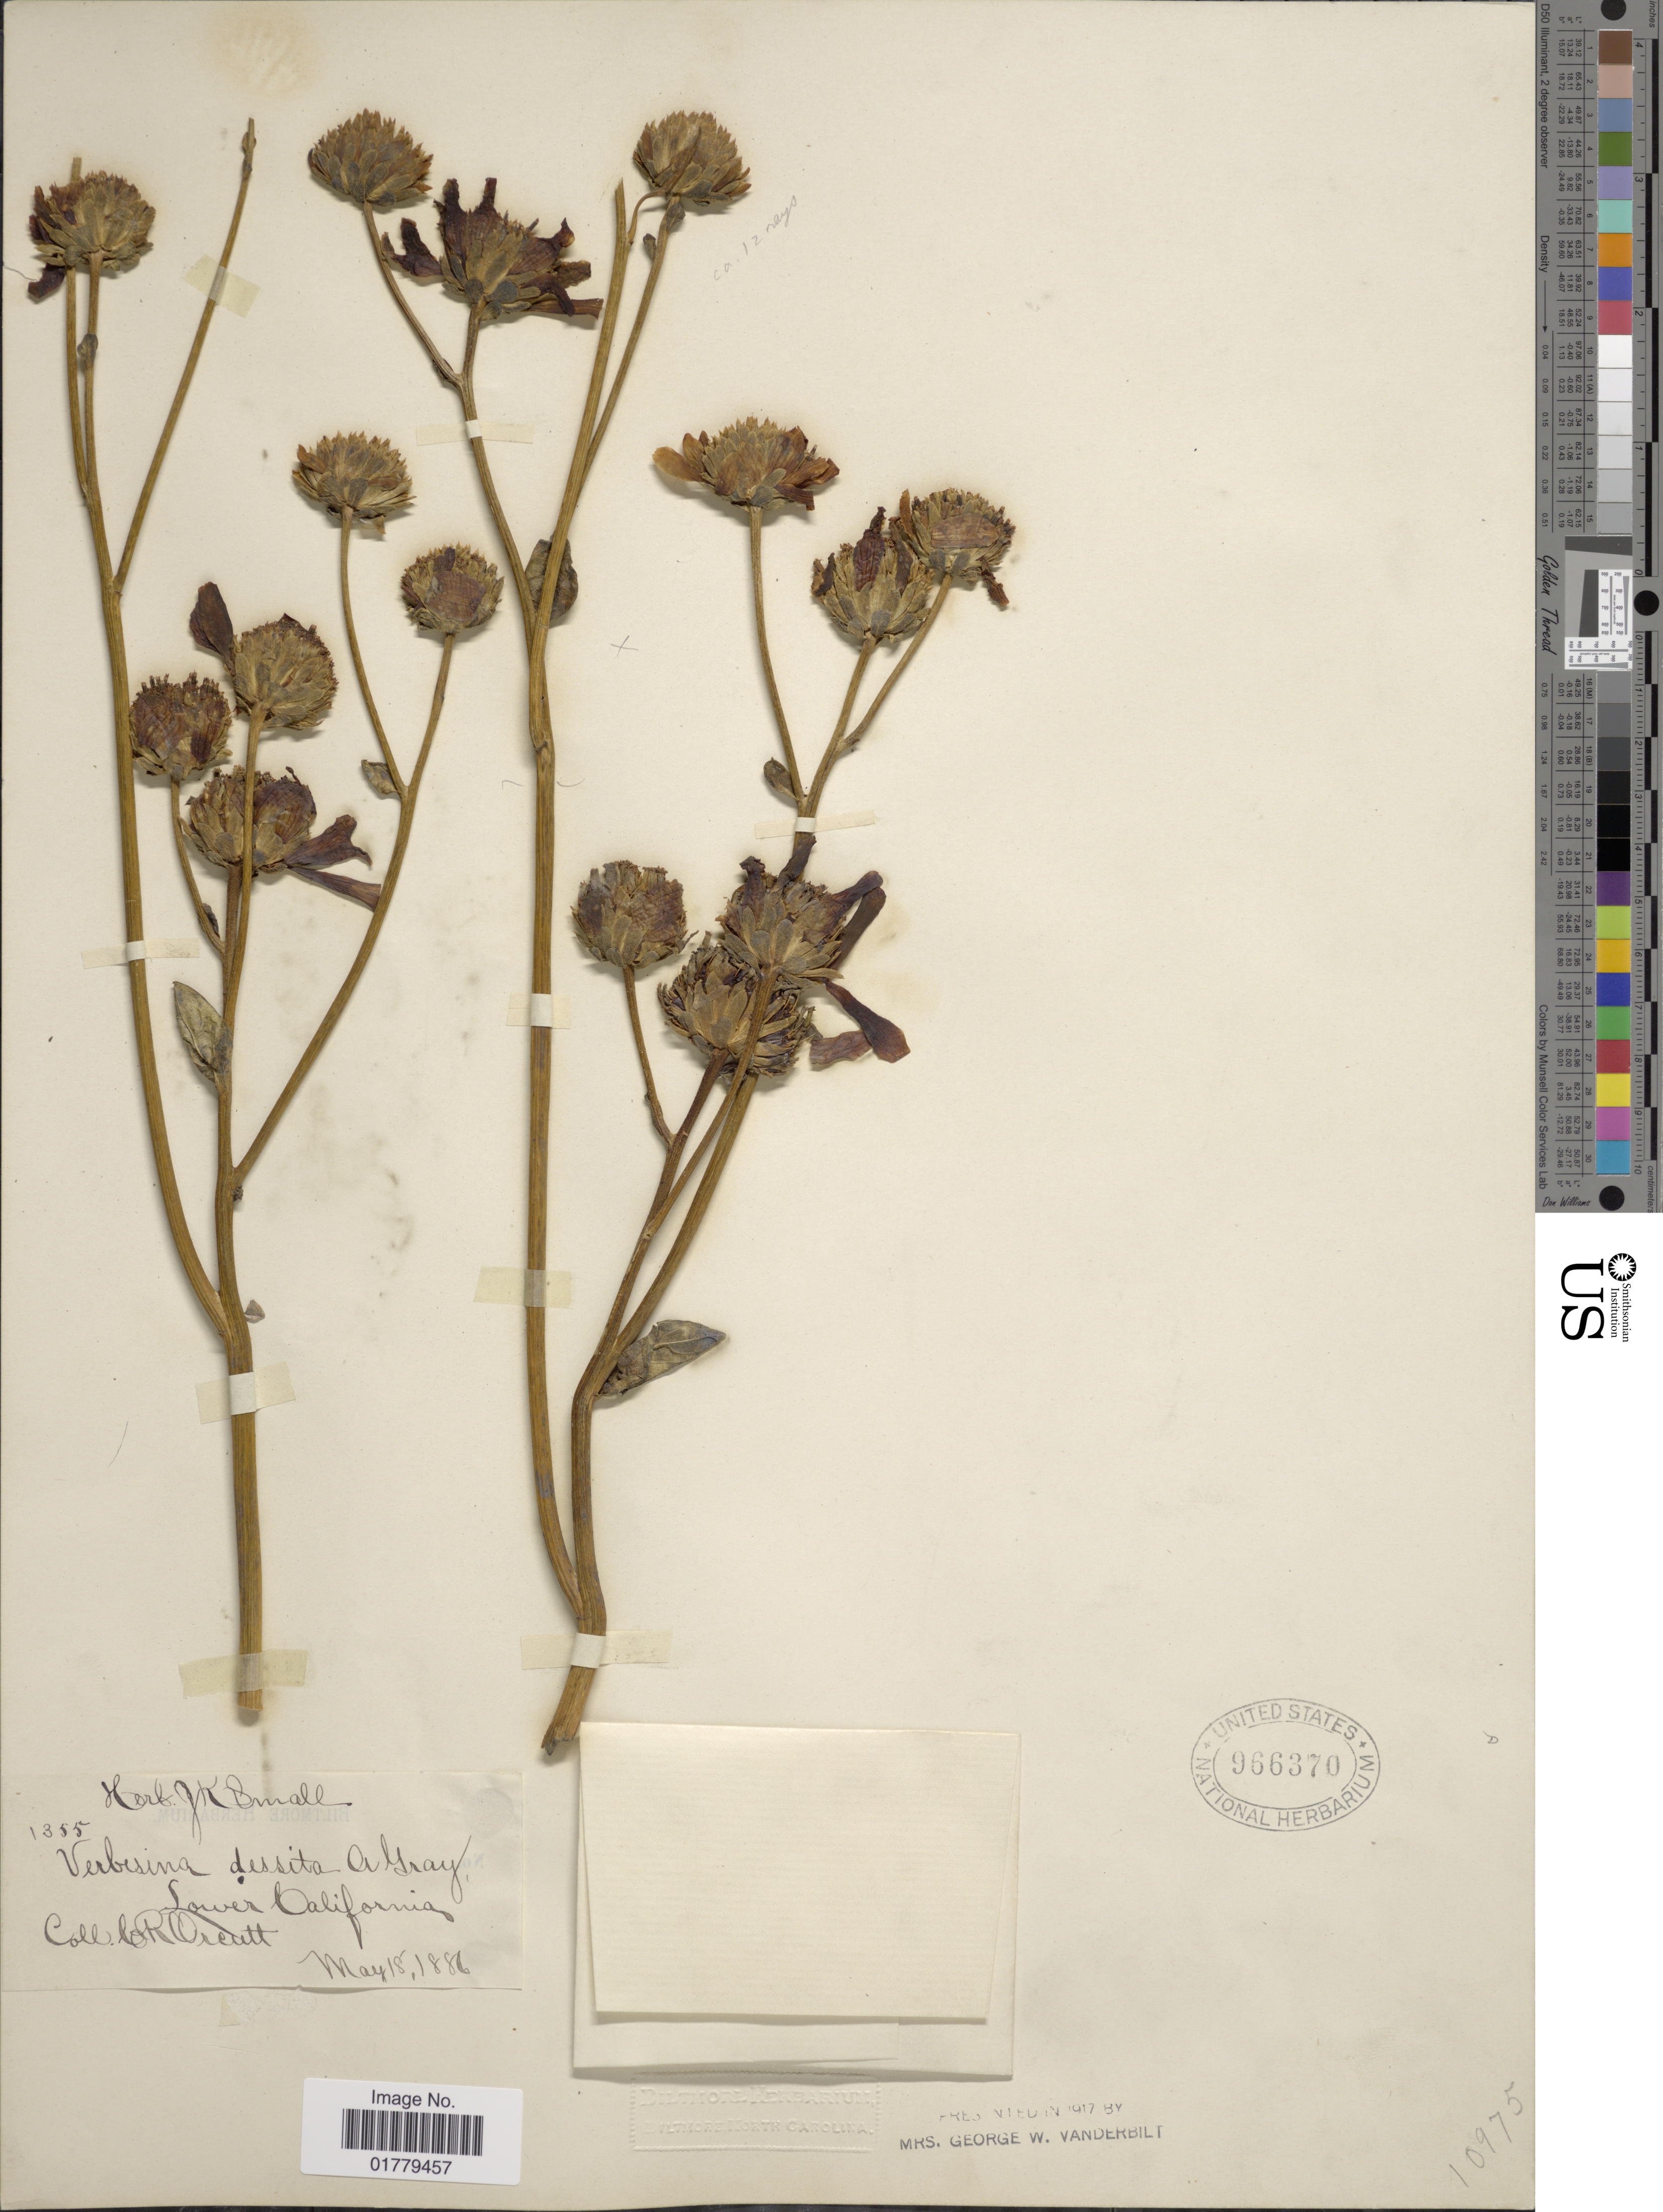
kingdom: Plantae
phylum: Tracheophyta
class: Magnoliopsida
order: Asterales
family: Asteraceae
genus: Verbesina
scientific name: Verbesina dissita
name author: A. Gray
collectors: C. R. Orcutt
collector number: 1355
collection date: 1886-05-18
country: Mexico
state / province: Baja California Sur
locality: Lower California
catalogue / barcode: US 966370